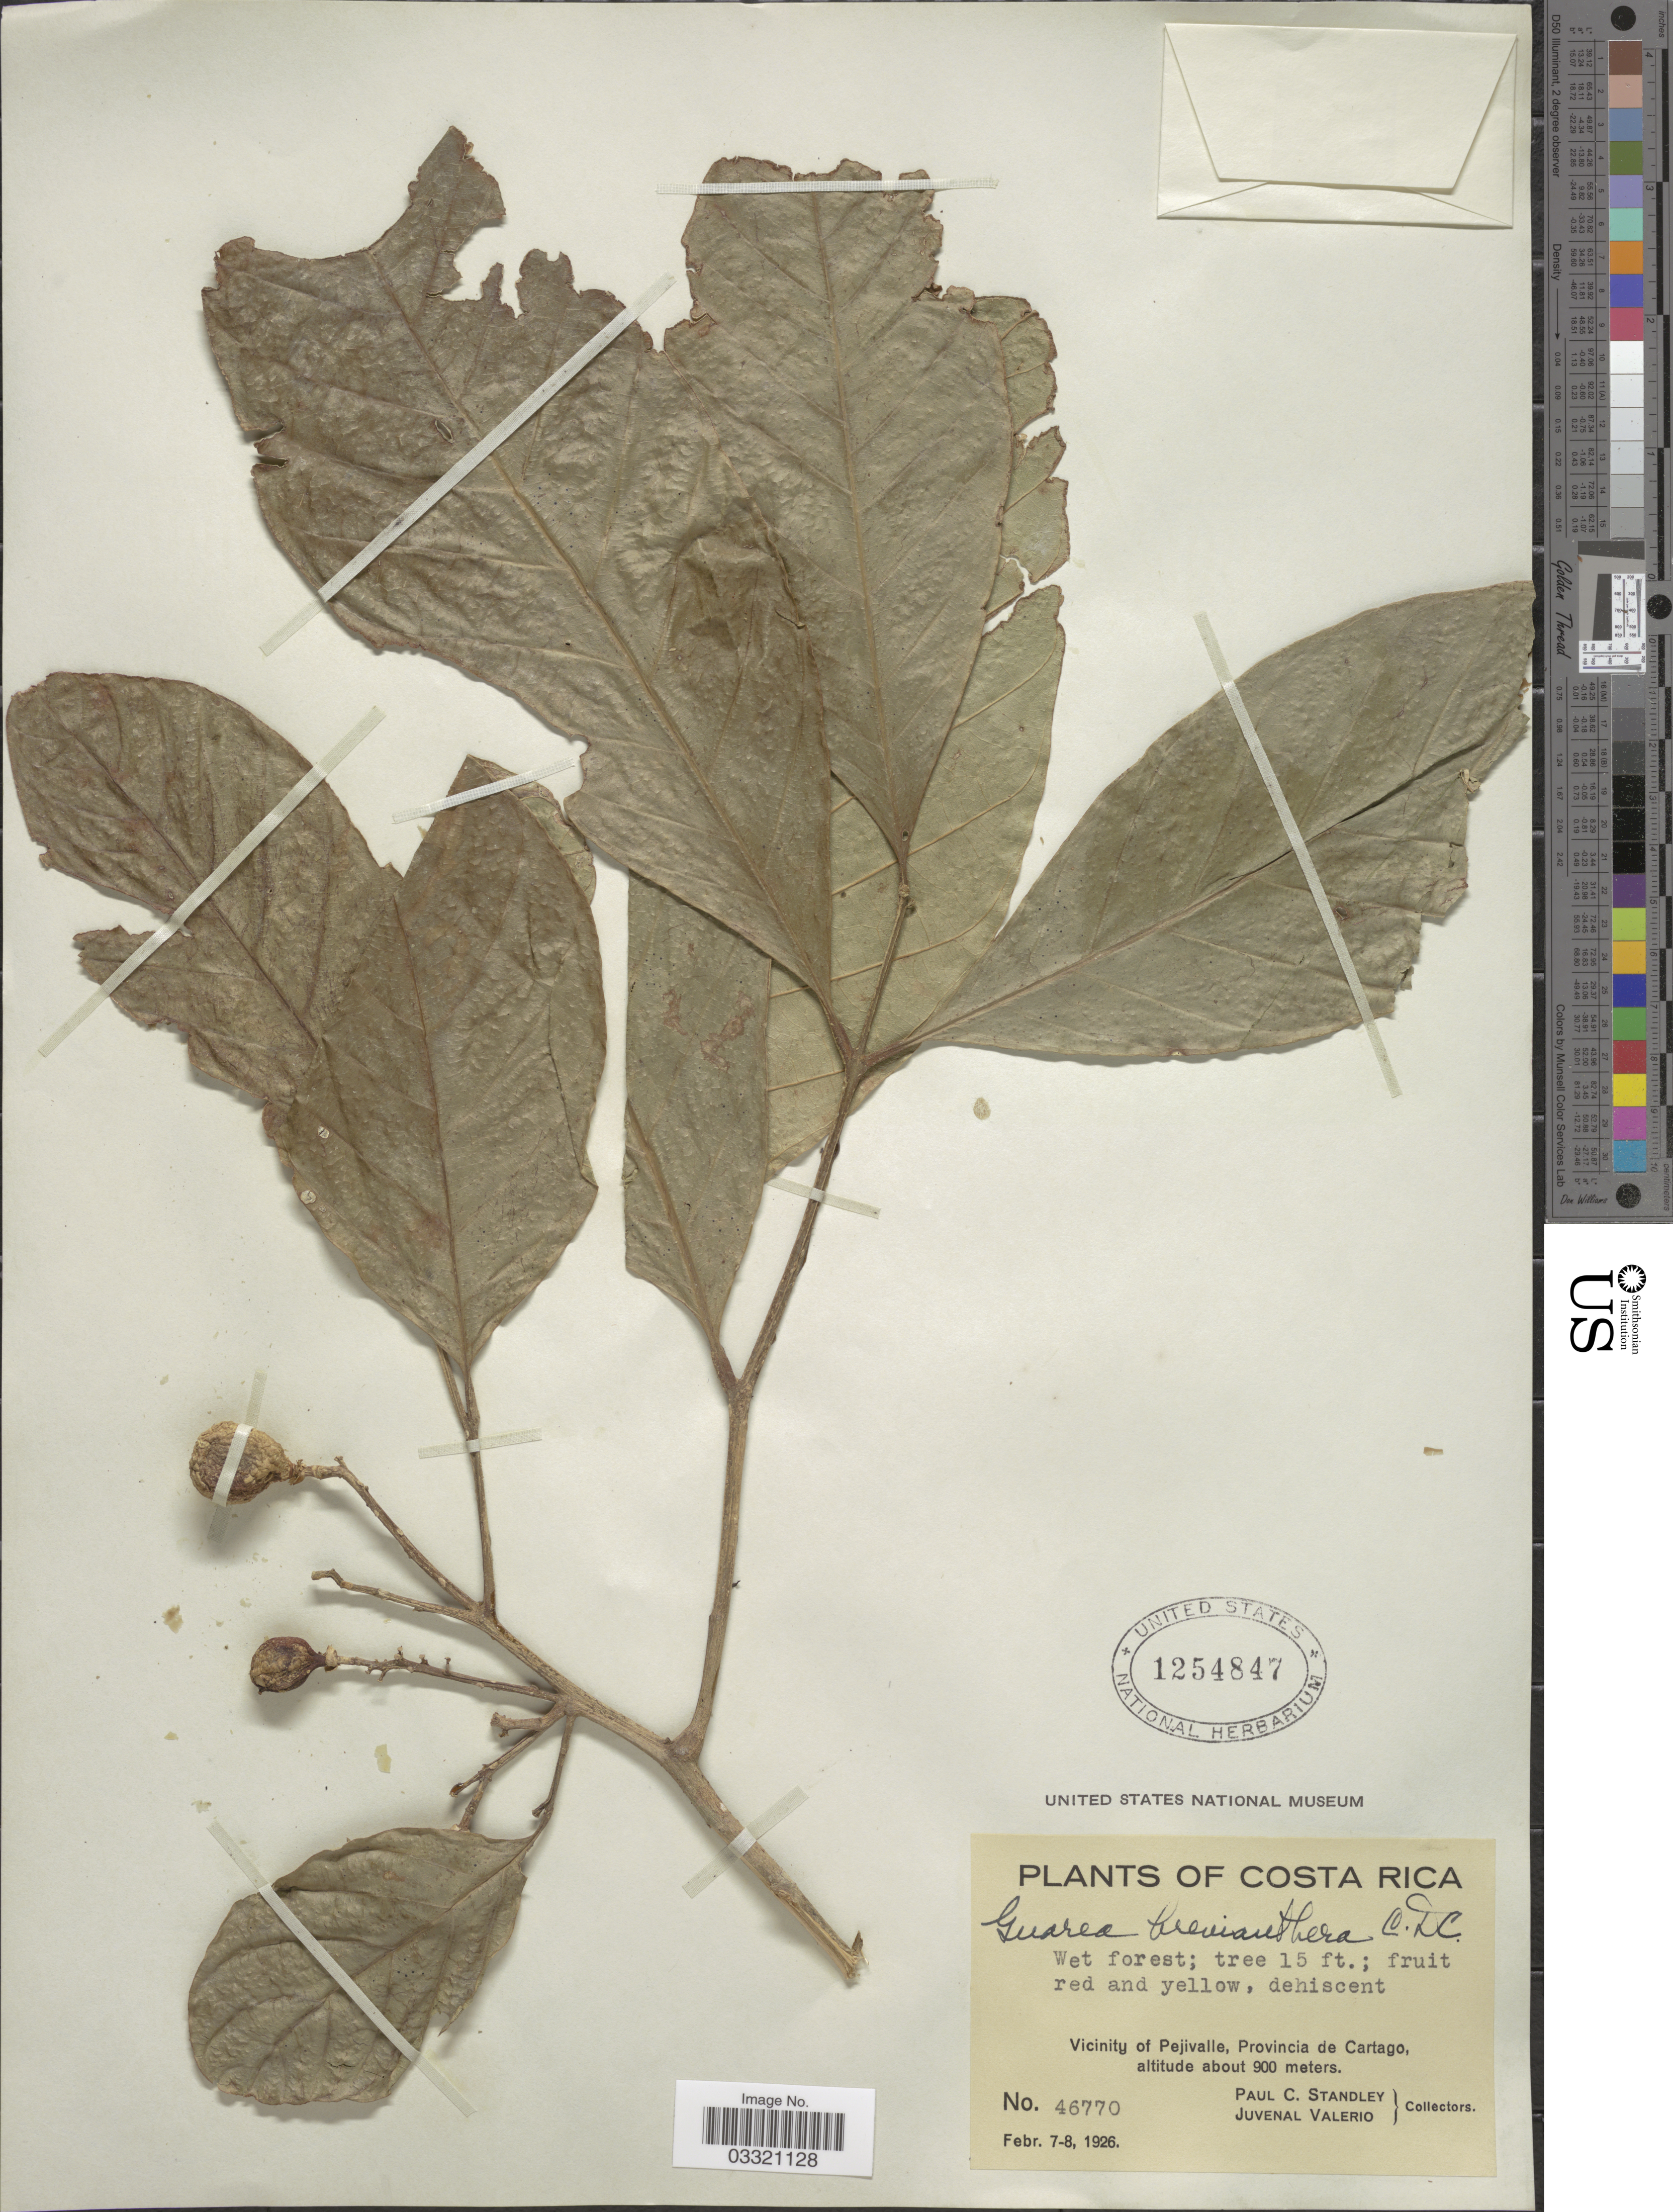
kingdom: Plantae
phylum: Tracheophyta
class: Magnoliopsida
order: Sapindales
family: Meliaceae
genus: Guarea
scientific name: Guarea brevianthera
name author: C. DC.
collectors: P. C. Standley & J. Valerio R.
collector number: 46770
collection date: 1926-02-07/1926-02-08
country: Costa Rica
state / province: Cartago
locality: Vicinity of Pejivalle.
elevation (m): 900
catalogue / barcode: US 1254847